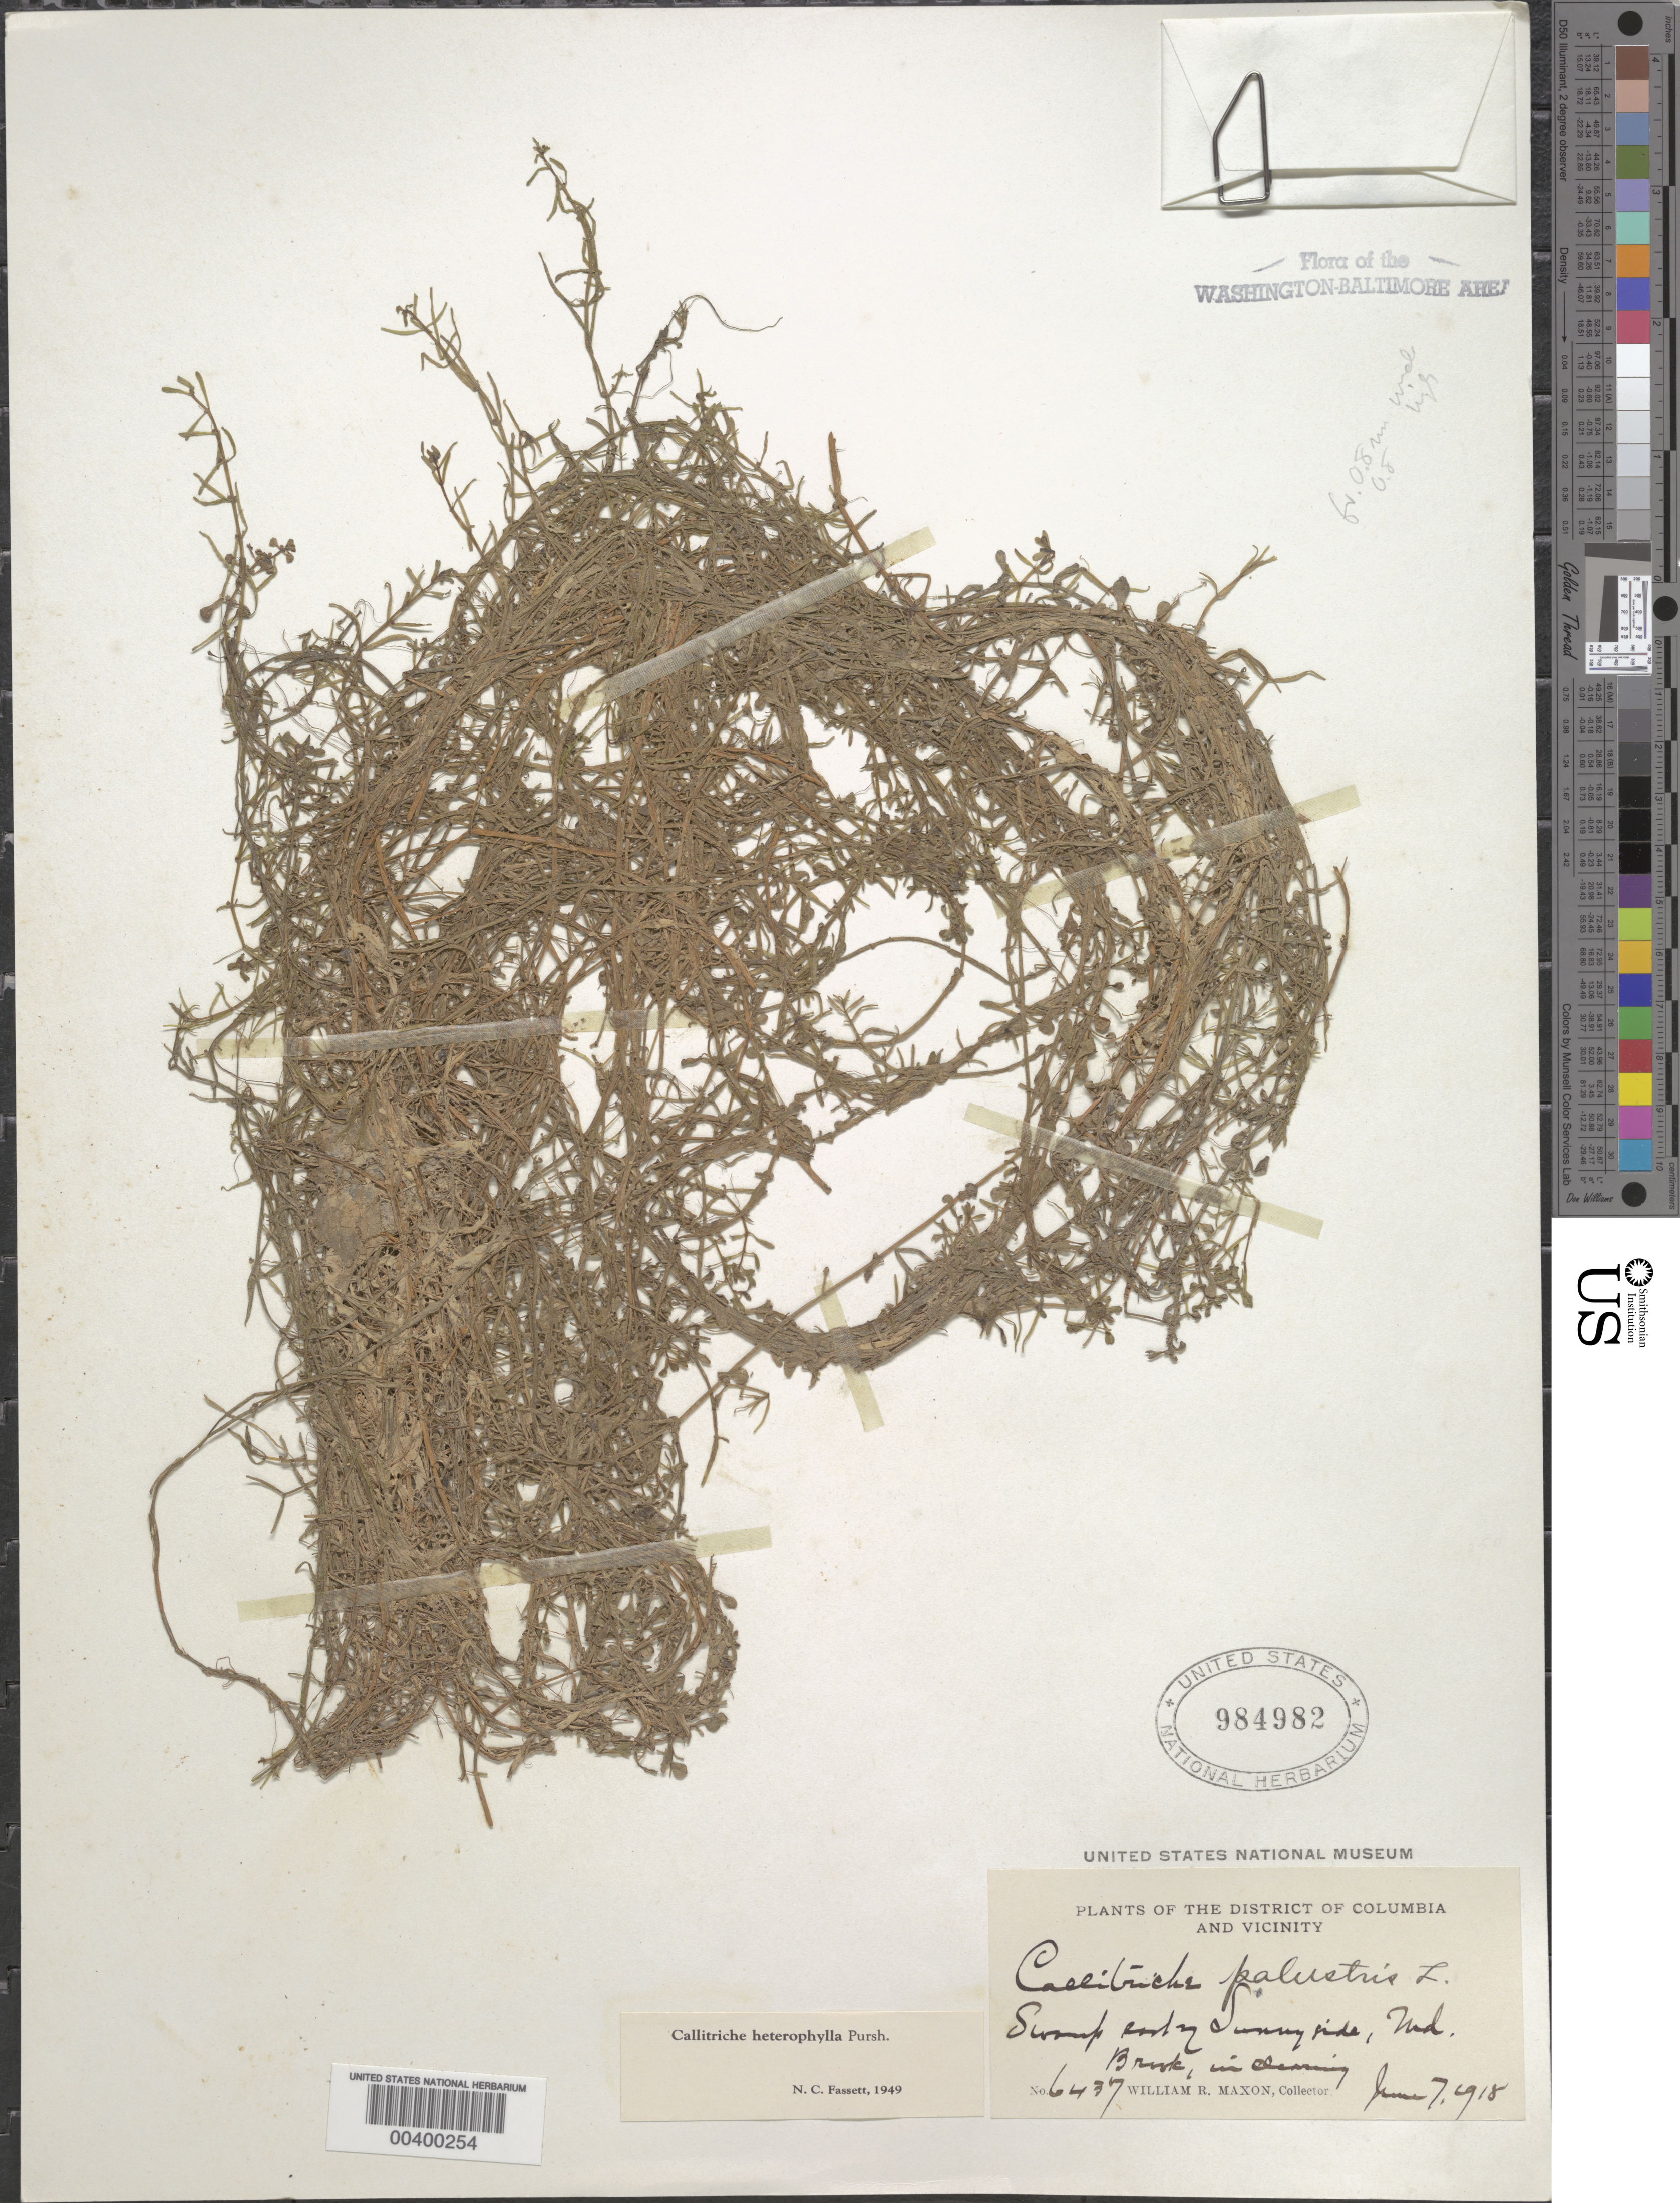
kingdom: Plantae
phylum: Tracheophyta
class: Magnoliopsida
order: Lamiales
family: Plantaginaceae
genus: Callitriche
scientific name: Callitriche heterophylla Pursh emend. Darby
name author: Pursh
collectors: W. R. Maxon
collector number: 6437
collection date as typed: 07 Jun 1918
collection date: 1918-06-07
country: United States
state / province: Maryland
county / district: Prince George's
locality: Sunnyside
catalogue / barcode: US 984982